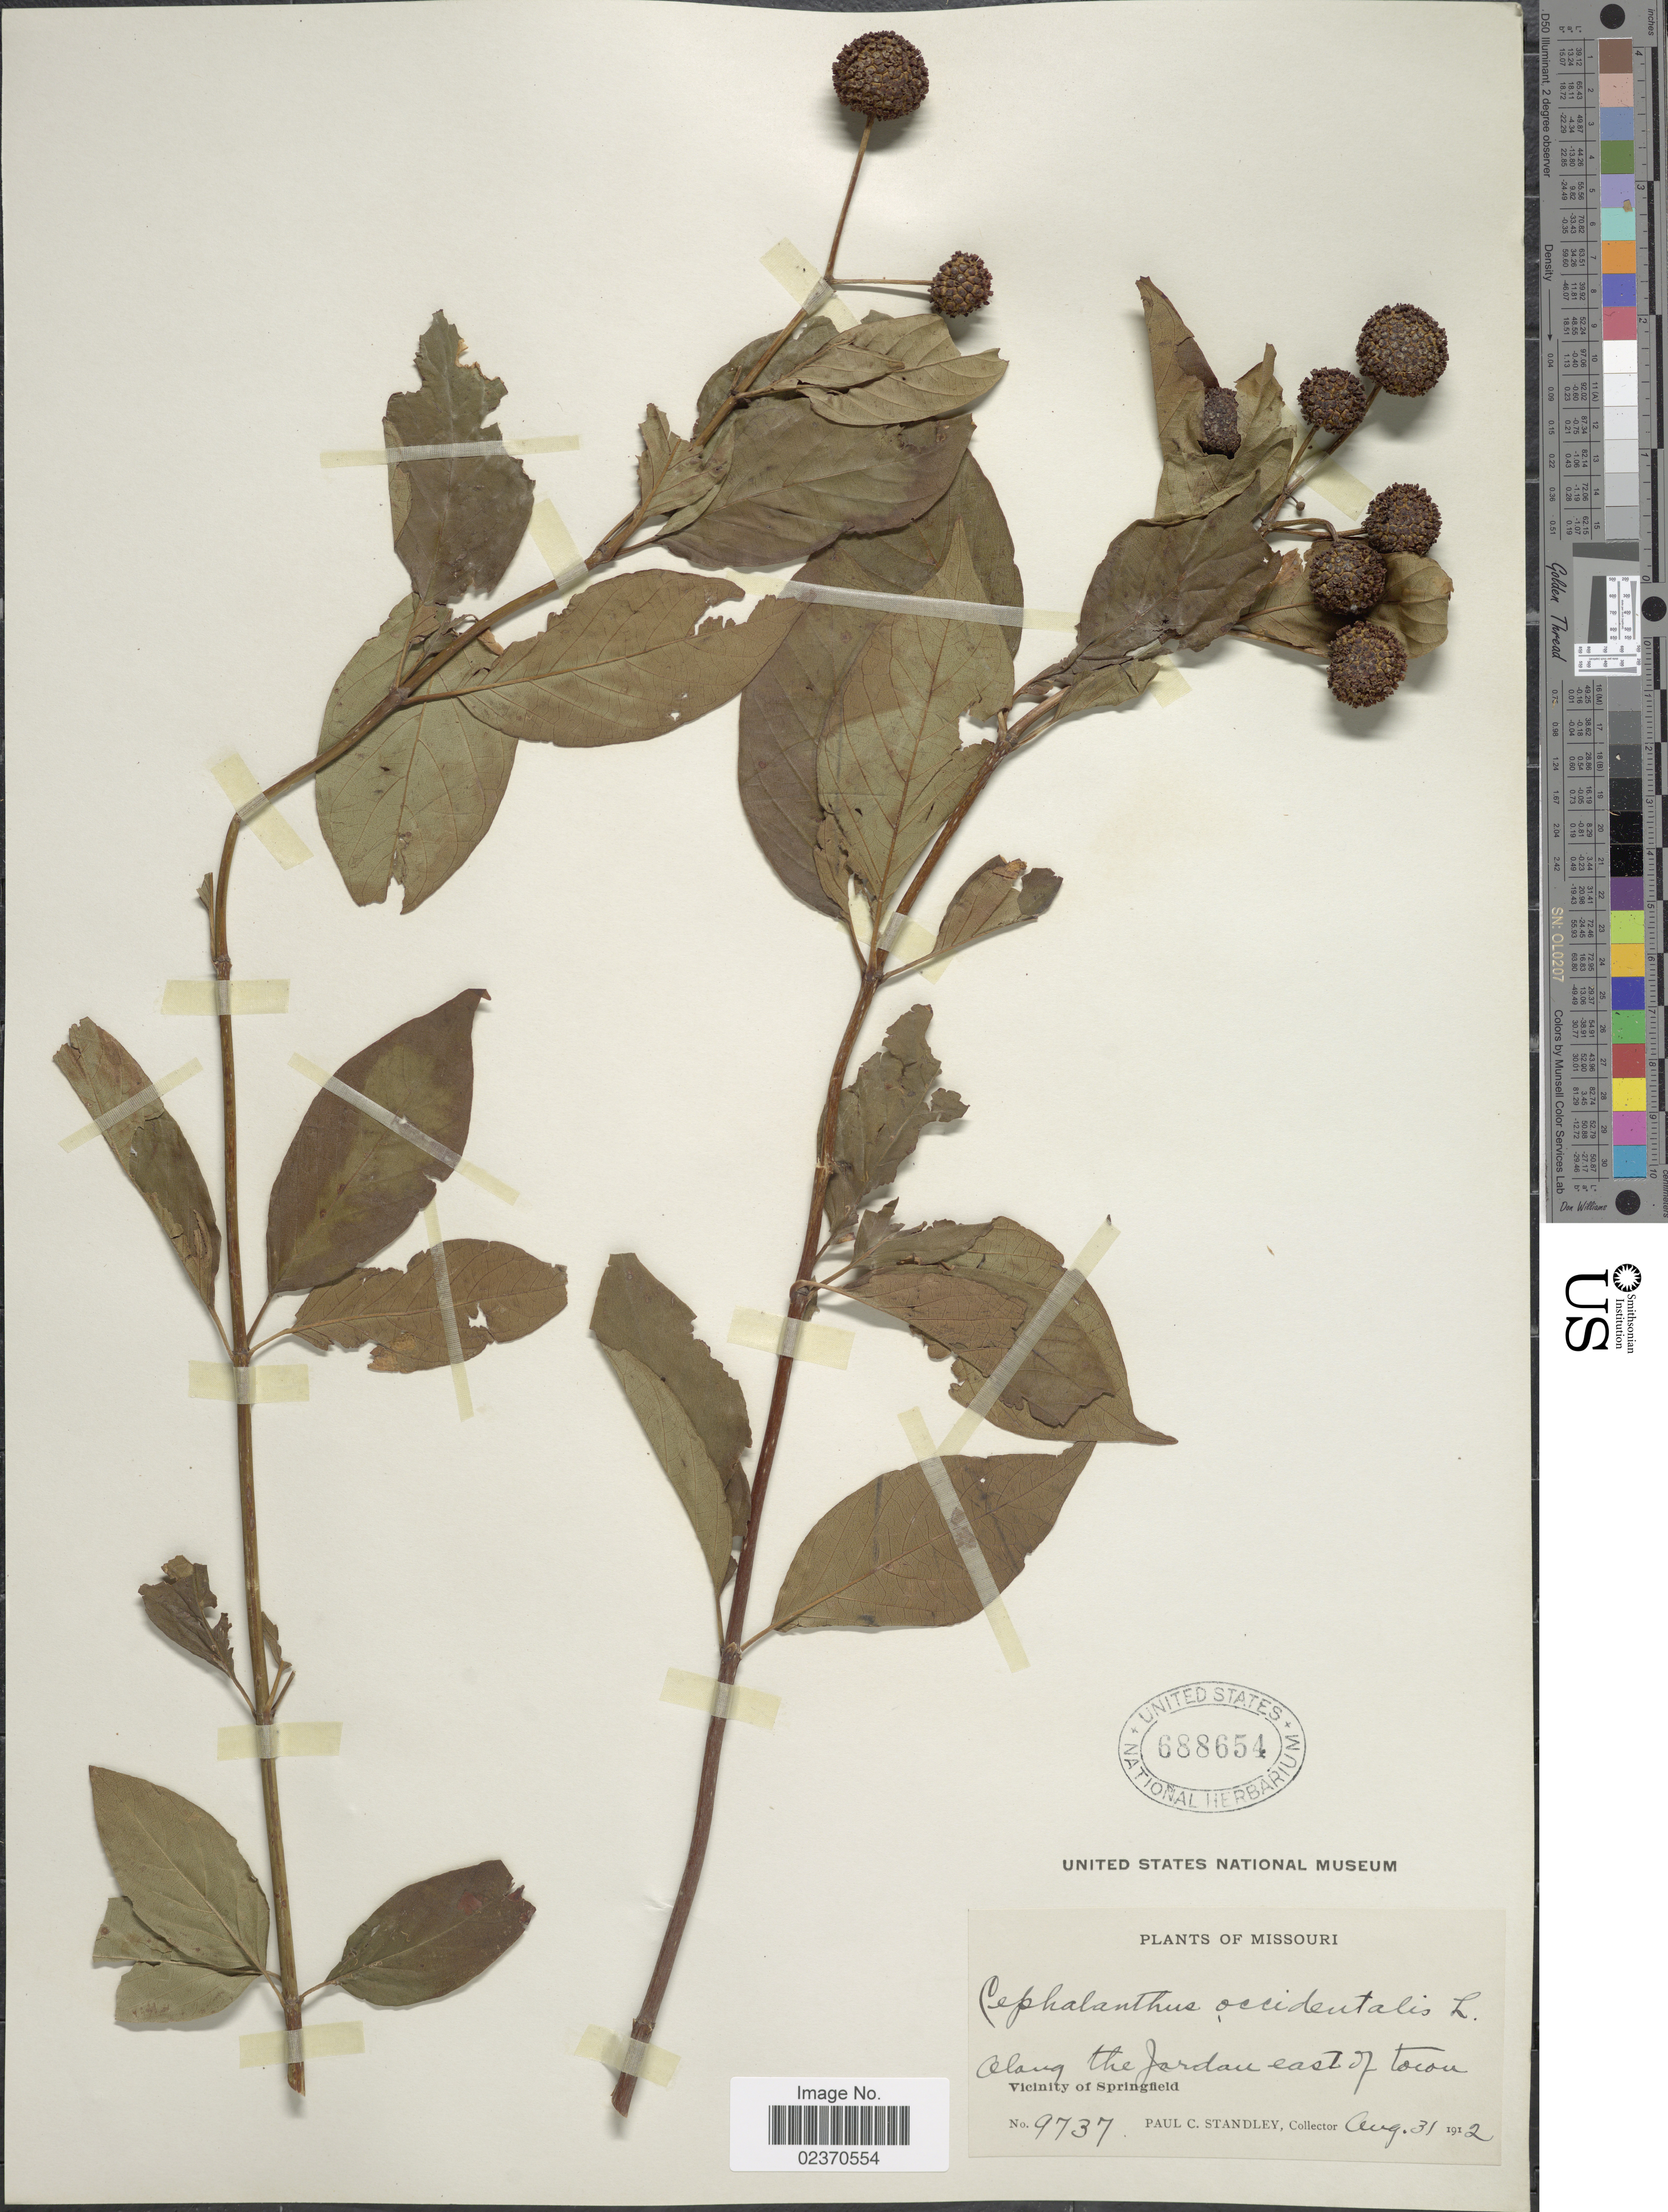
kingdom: Plantae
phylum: Tracheophyta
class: Magnoliopsida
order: Gentianales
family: Rubiaceae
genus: Cephalanthus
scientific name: Cephalanthus occidentalis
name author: L.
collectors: P. C. Standley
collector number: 9737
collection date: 1912-08-31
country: United States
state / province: Missouri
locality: Along the Jordan east of town, Vicinity of Springfield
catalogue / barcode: US 688654